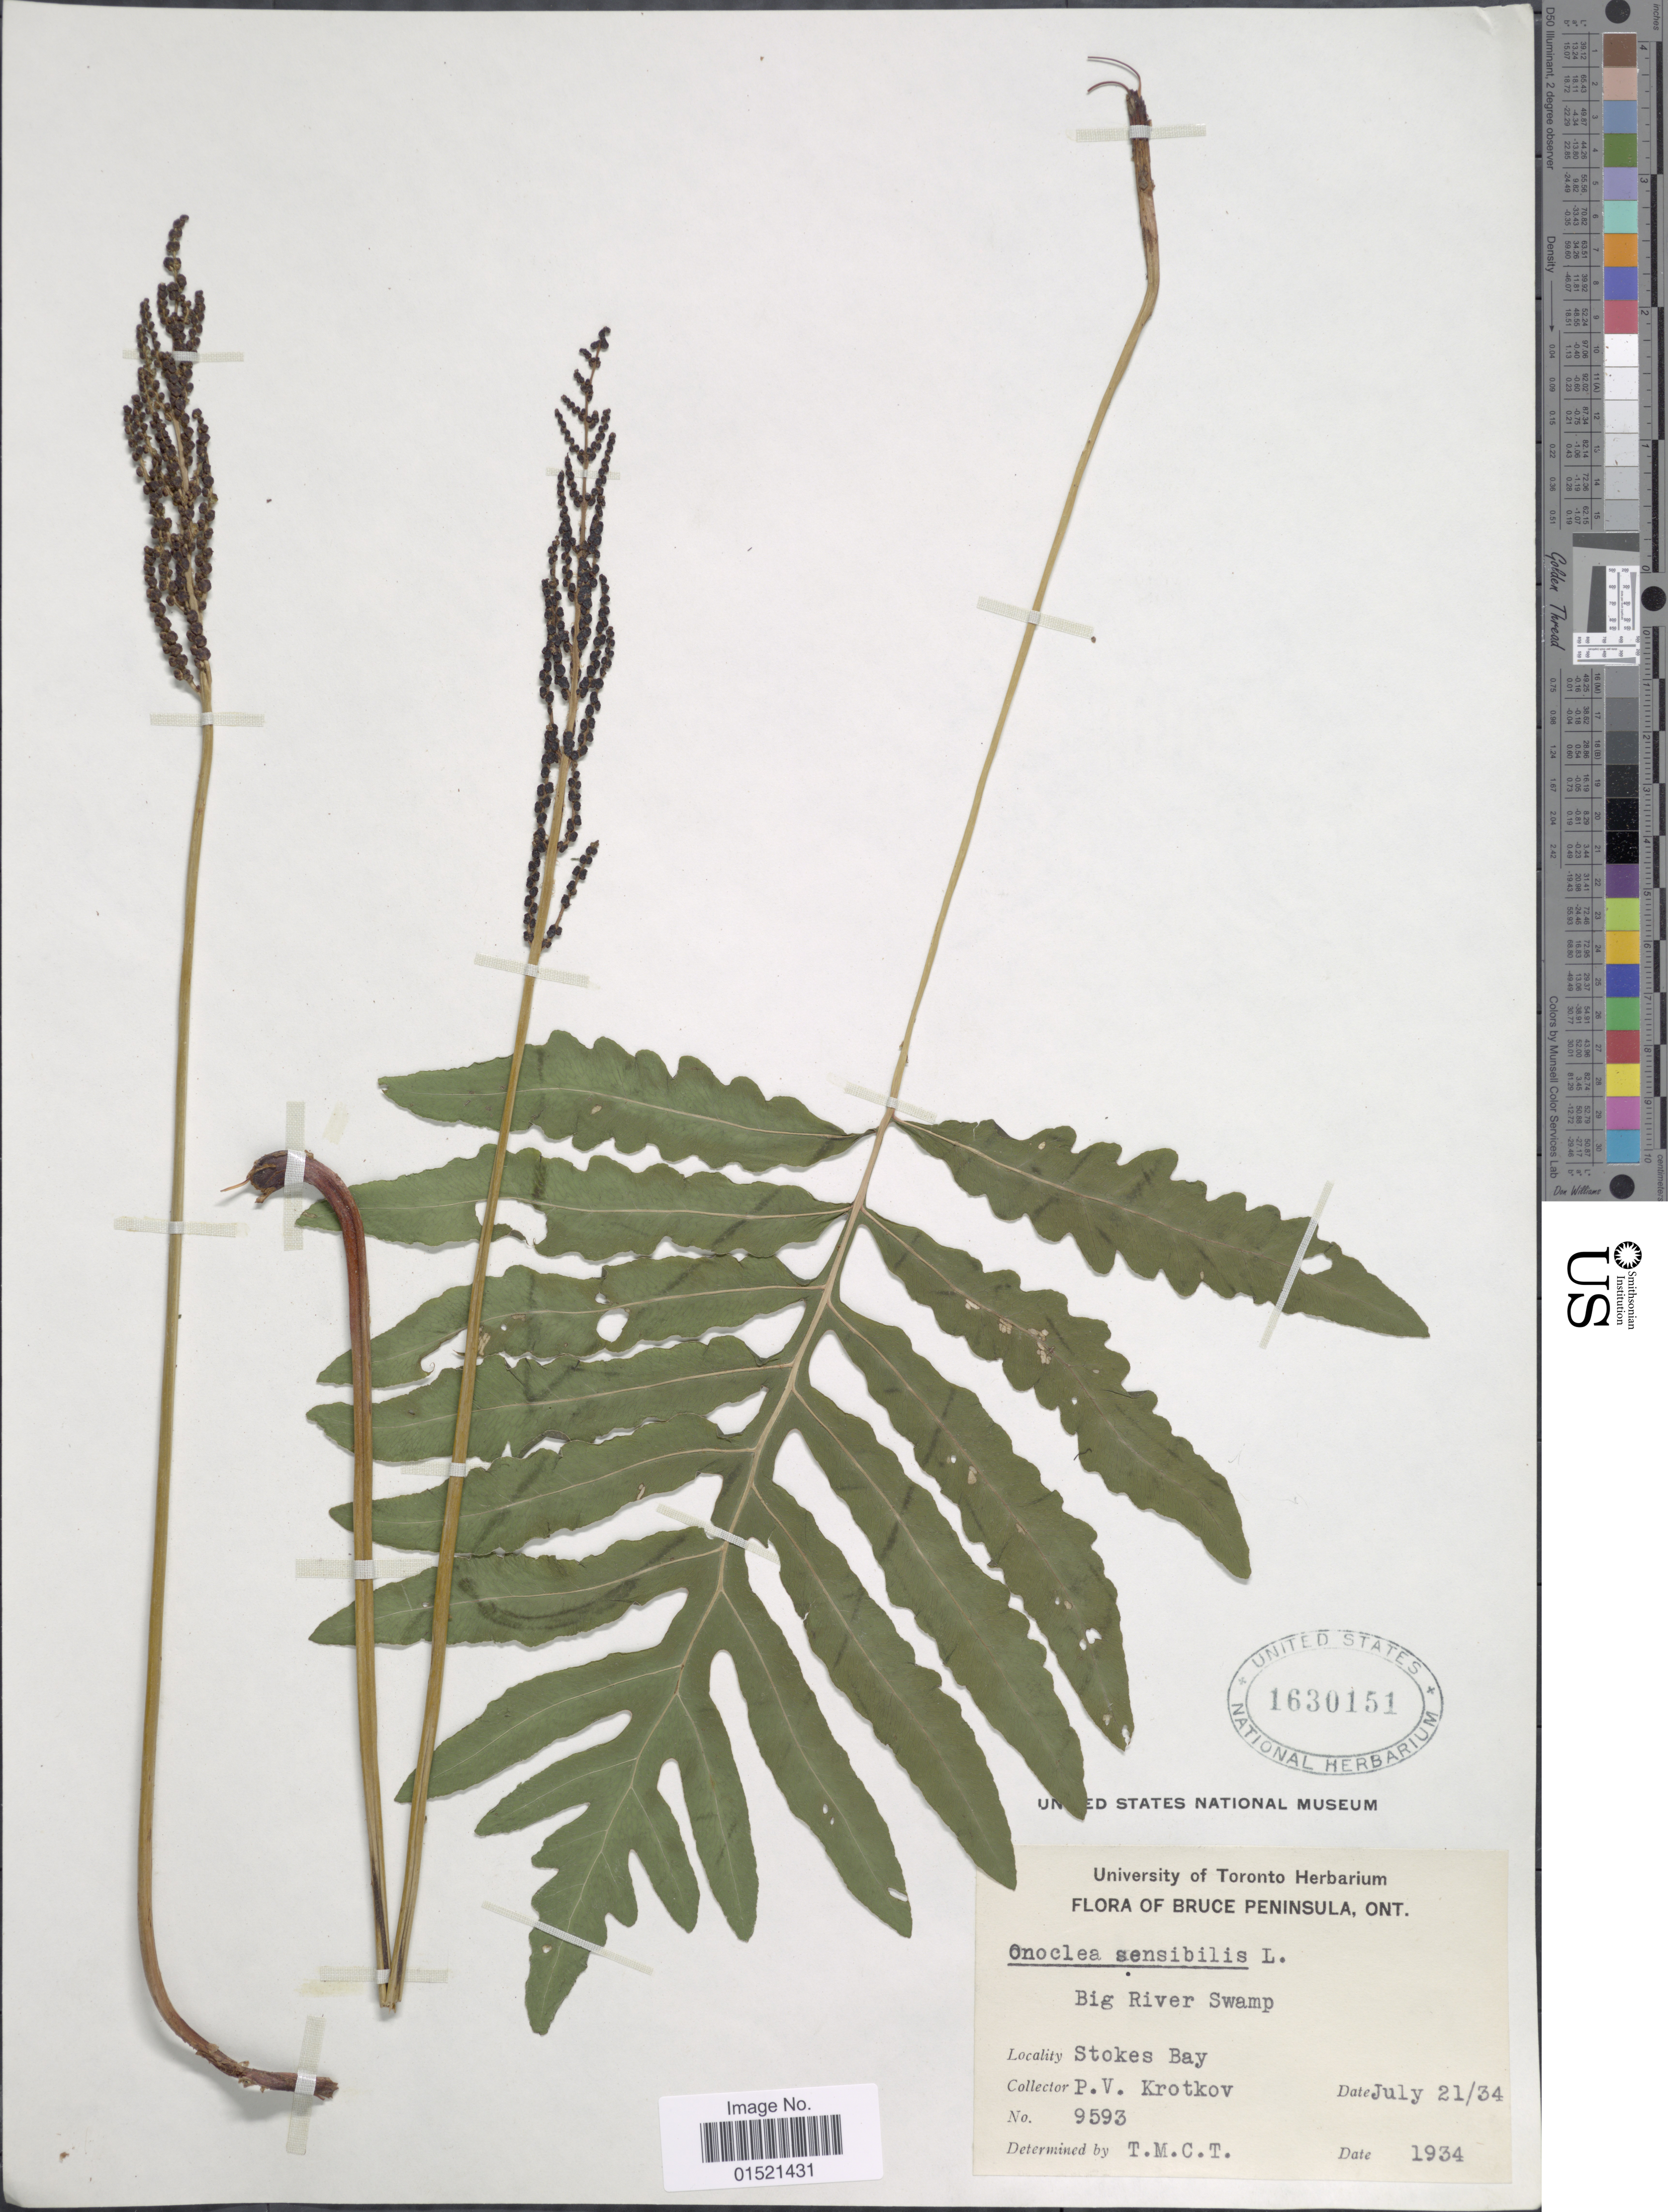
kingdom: Plantae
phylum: Tracheophyta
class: Polypodiopsida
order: Polypodiales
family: Onocleaceae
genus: Onoclea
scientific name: Onoclea sensibilis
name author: L.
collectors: P. V. Krotkov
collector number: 9593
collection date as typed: Transcribed d/m/y: 21/7/34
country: Canada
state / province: Ontario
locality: Bruce Peninsula, Big River Swamp, Stokes Bay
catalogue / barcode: US 1630151